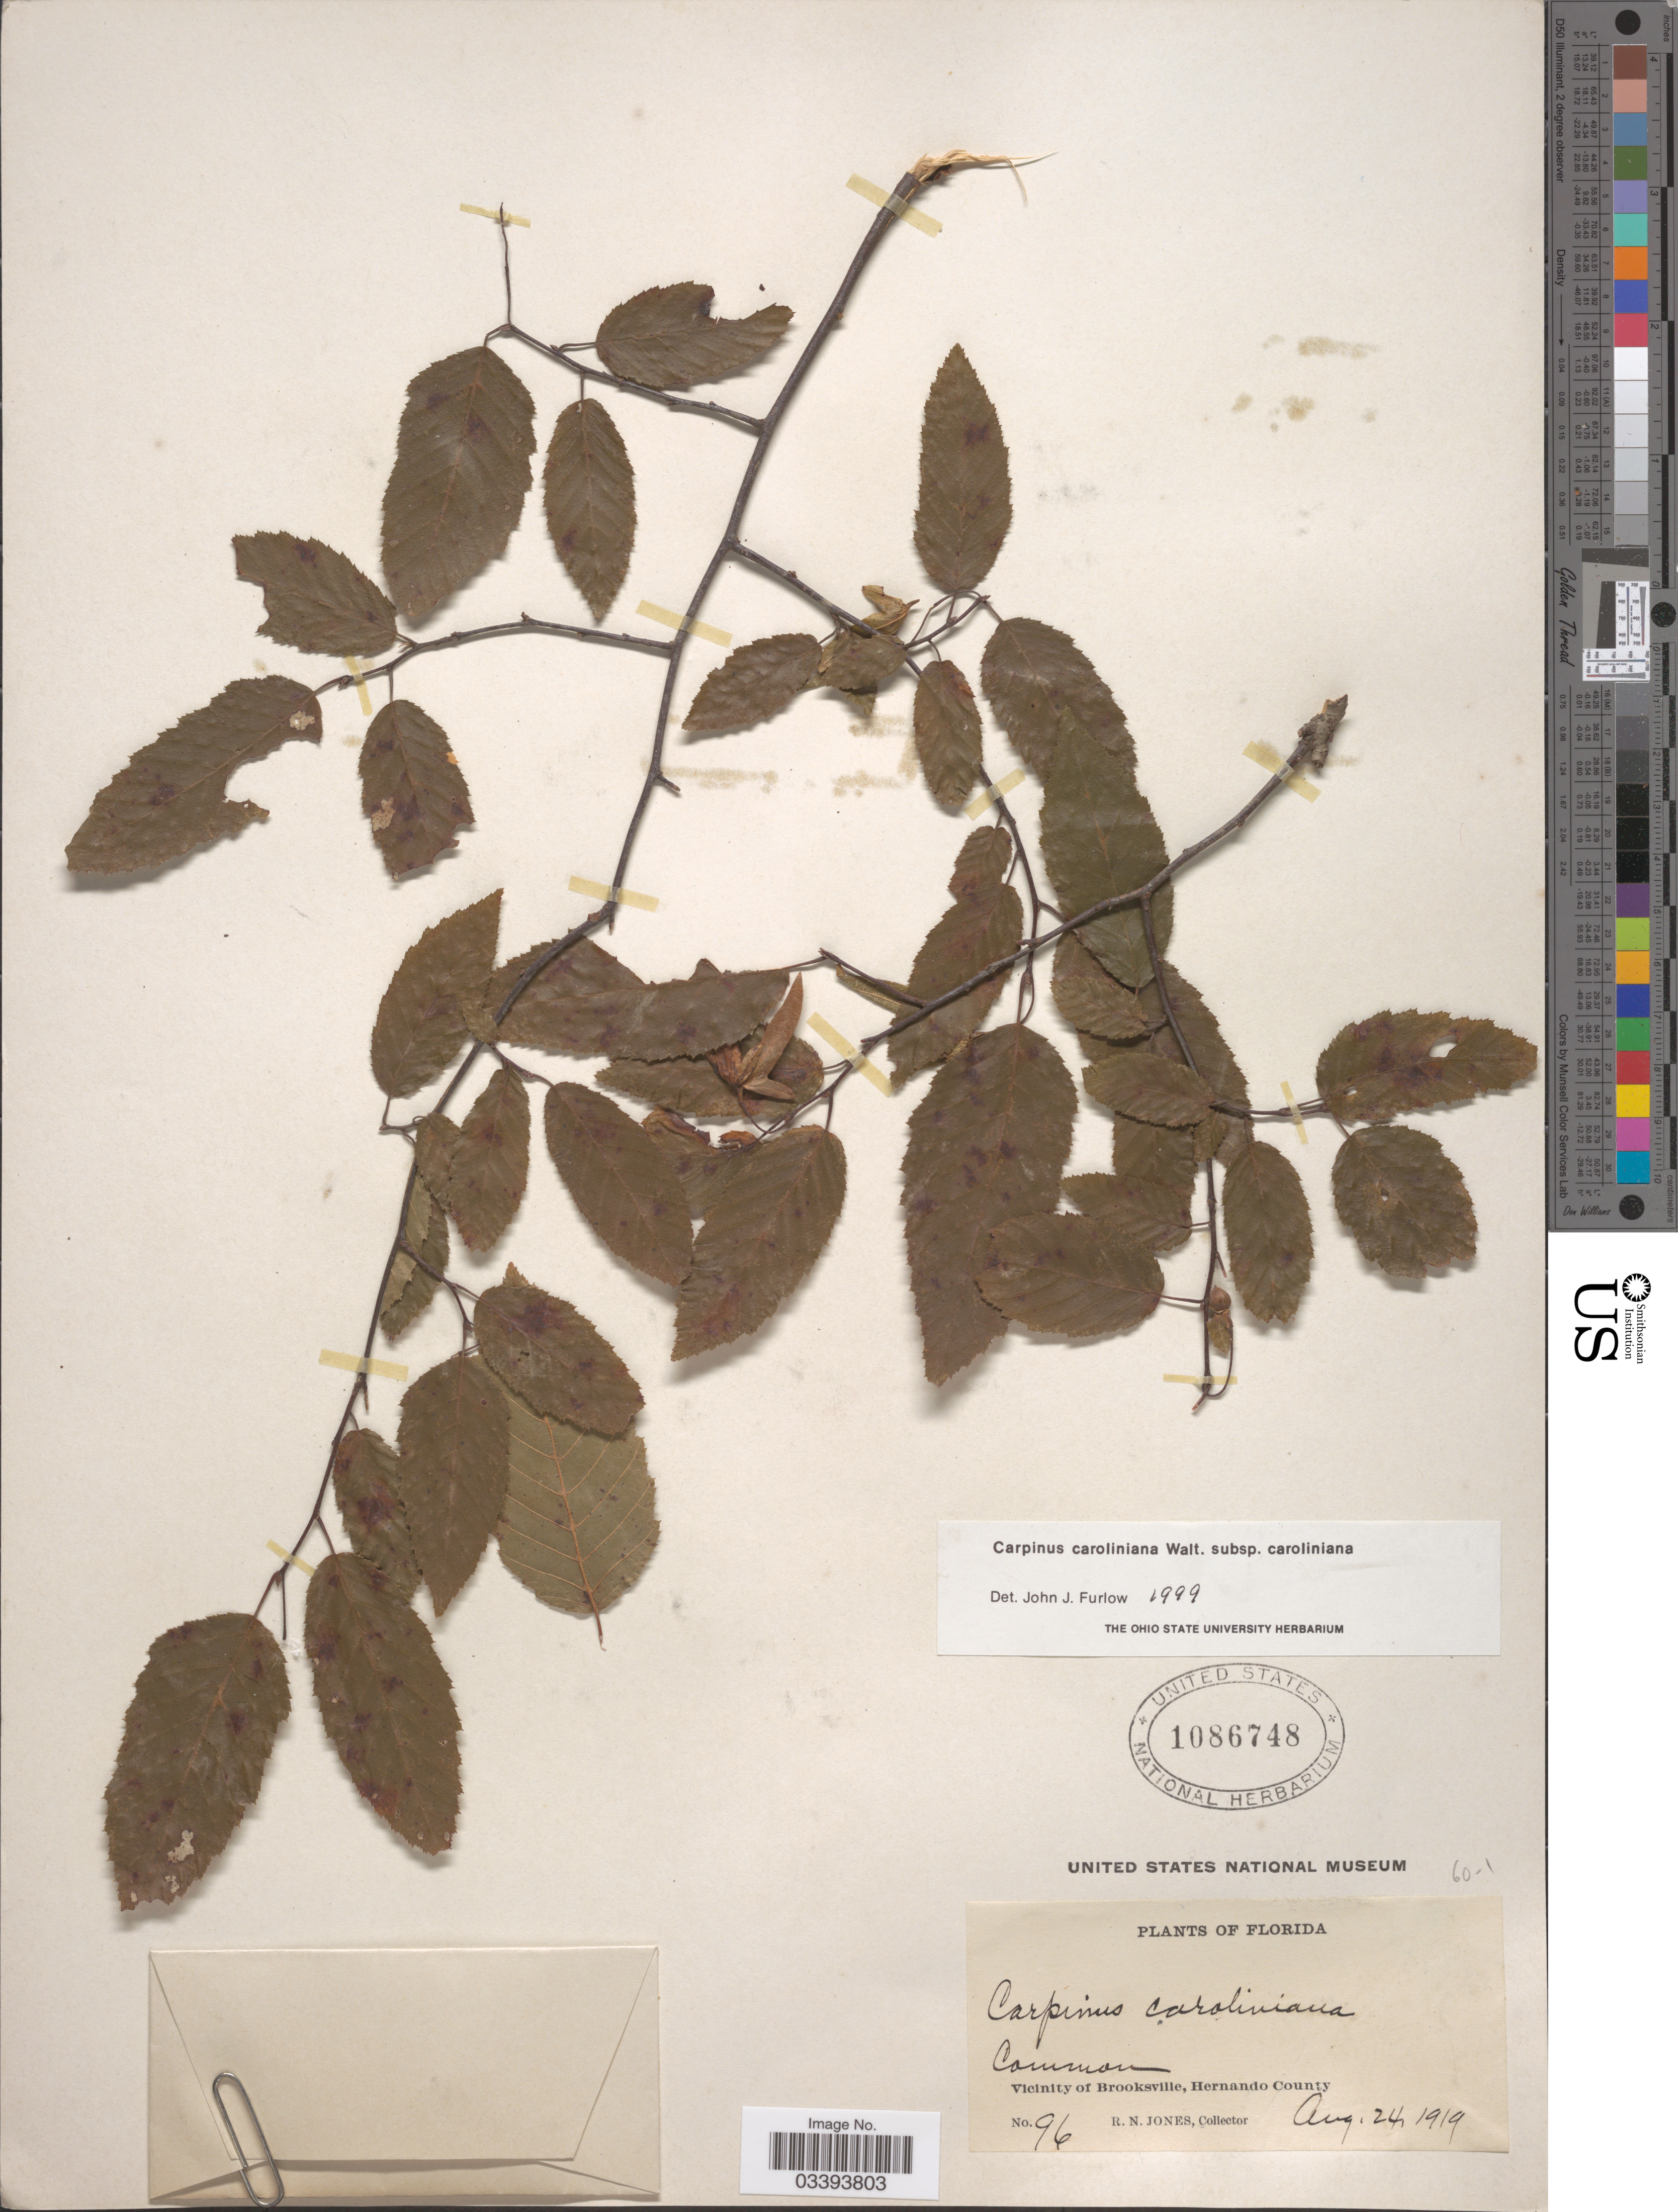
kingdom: Plantae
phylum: Tracheophyta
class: Magnoliopsida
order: Fagales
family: Betulaceae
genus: Carpinus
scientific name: Carpinus caroliniana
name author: Walter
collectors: R. N. Jones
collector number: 96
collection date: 1919-08-24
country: United States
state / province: Florida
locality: Vicinity of Brooksville, Hernando County.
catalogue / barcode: US 1086748